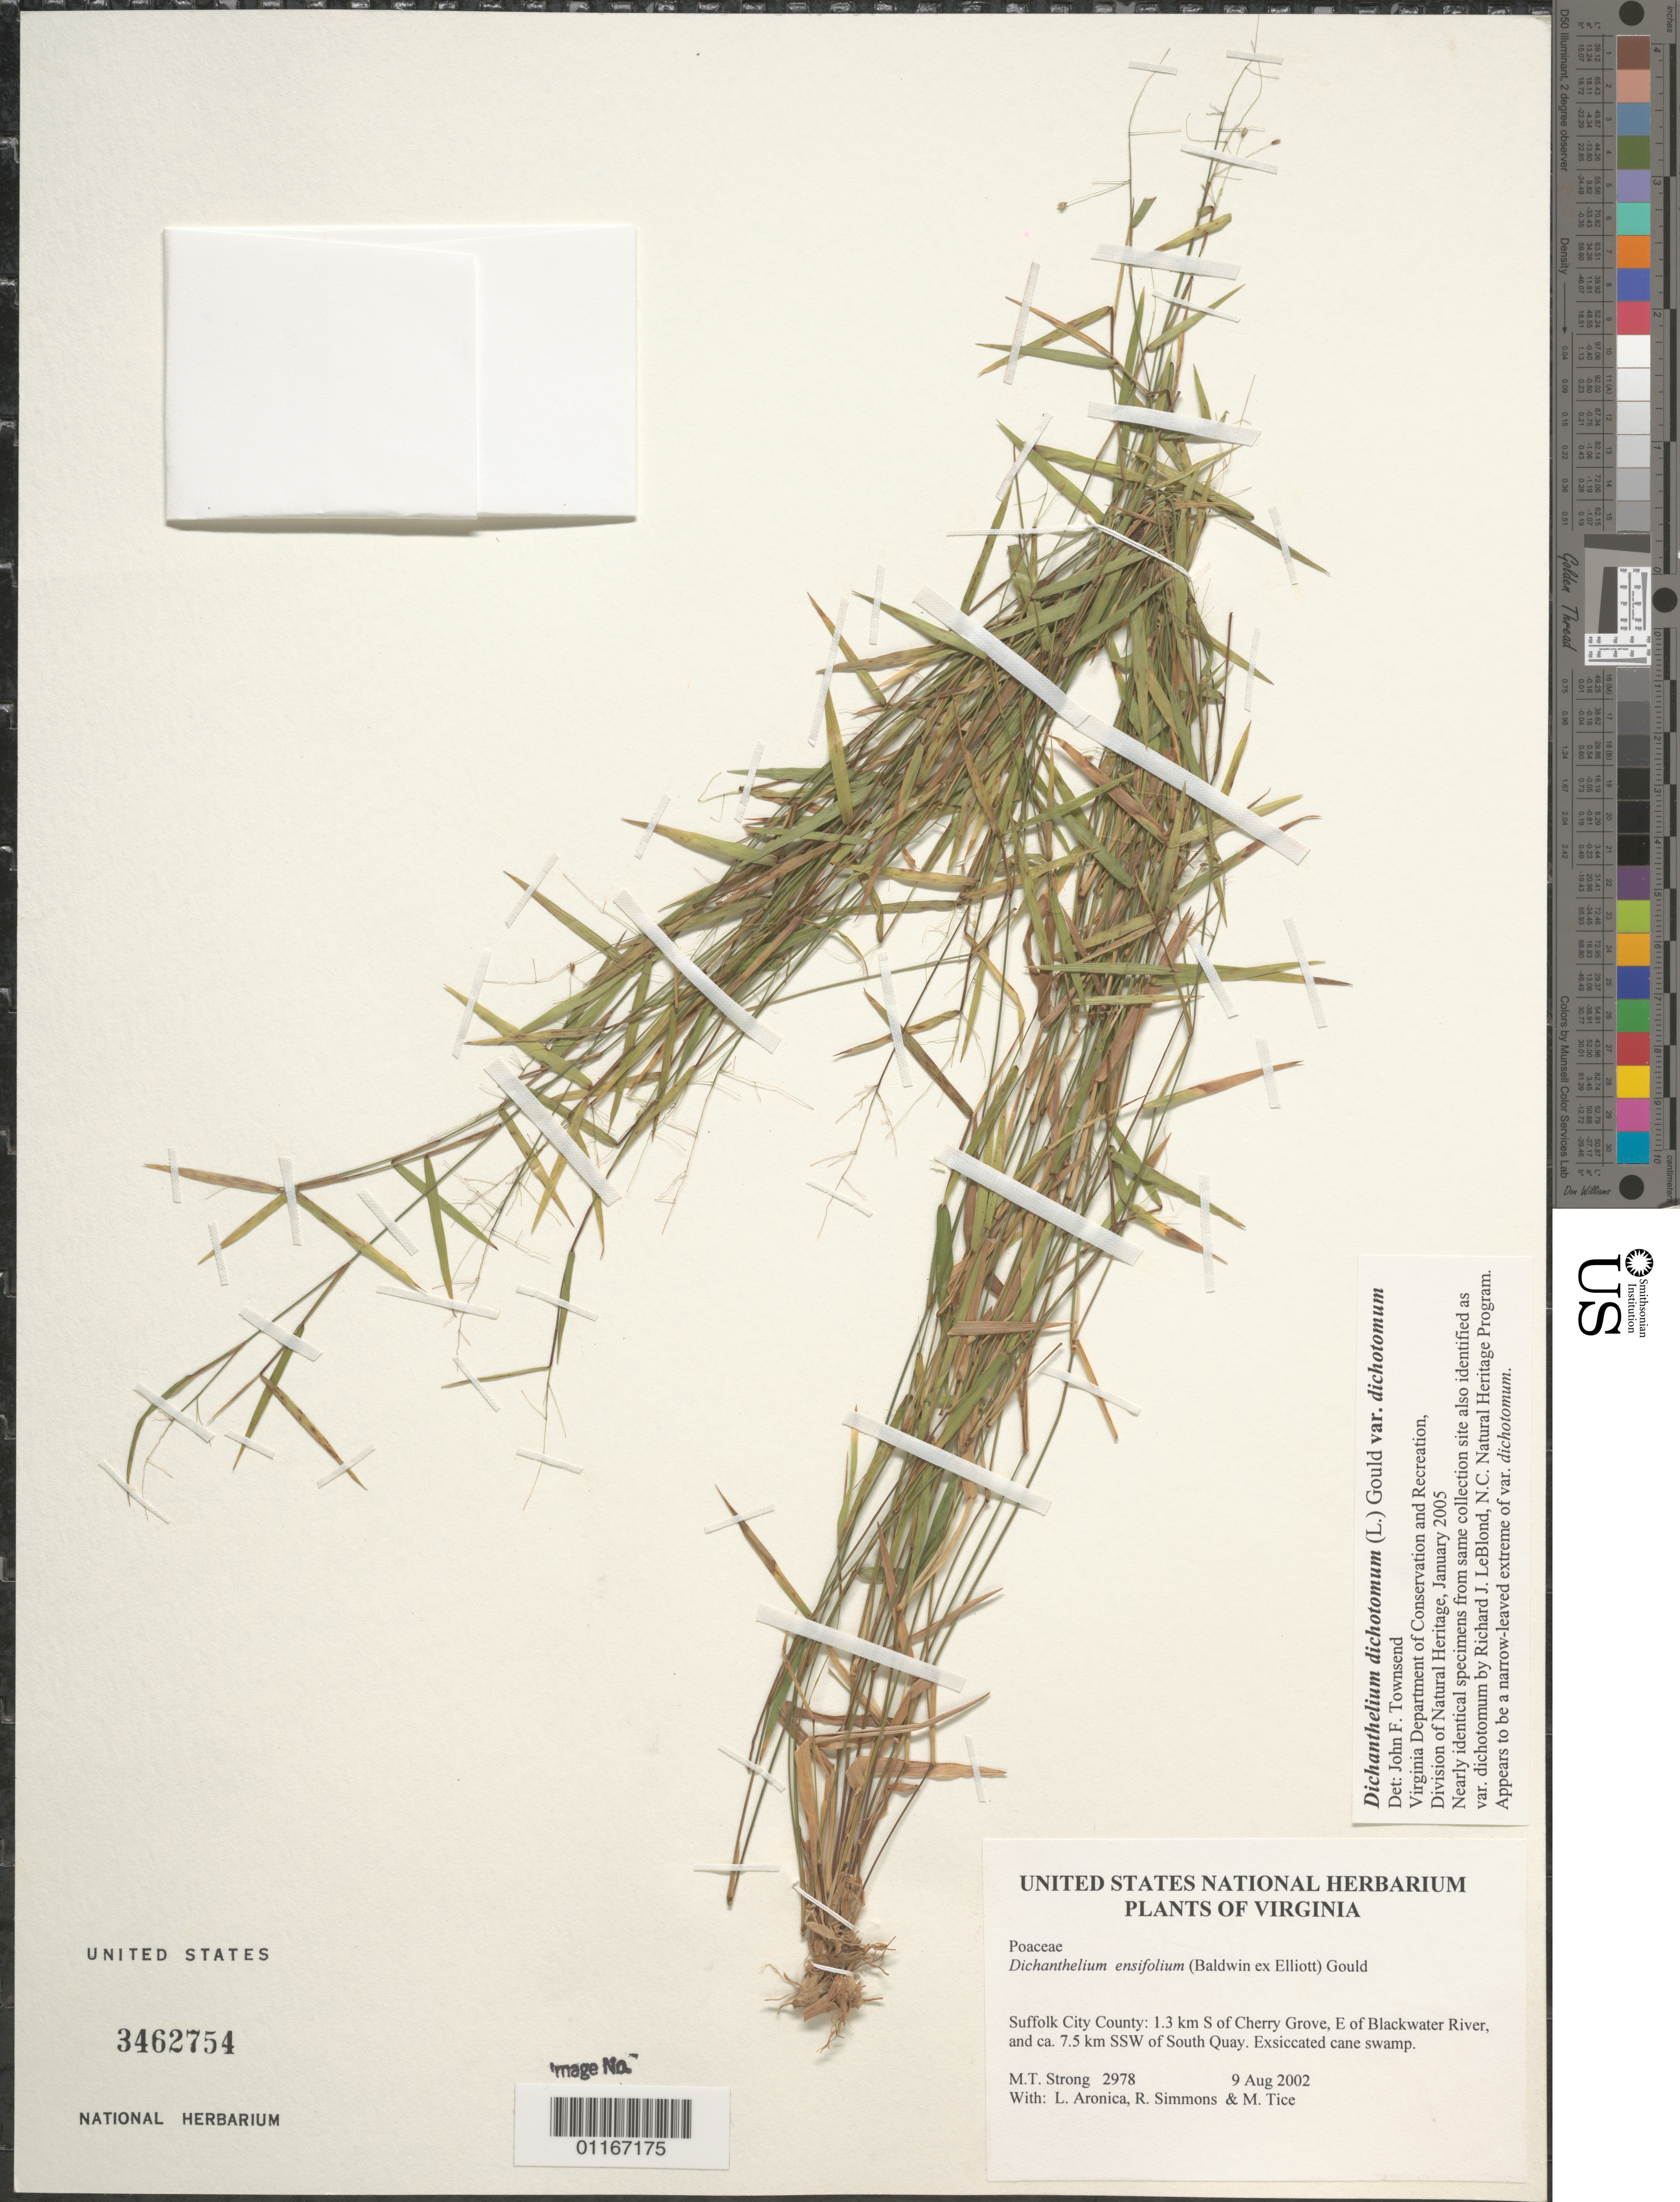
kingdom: Plantae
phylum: Tracheophyta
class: Liliopsida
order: Poales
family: Poaceae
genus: Dichanthelium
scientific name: Dichanthelium dichotomum var. dichotomum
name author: (L.) Gould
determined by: Townsend, John F.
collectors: M. T. Strong, L. Aronica, R. Simmons & M. Tice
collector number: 2978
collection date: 2002-08-09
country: United States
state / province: Virginia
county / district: City of Suffolk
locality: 1.3 km south of Cherry Grove, East of Blackwater River, and ca. 7.5 km south-southwest of South Quay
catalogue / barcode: US 3462754